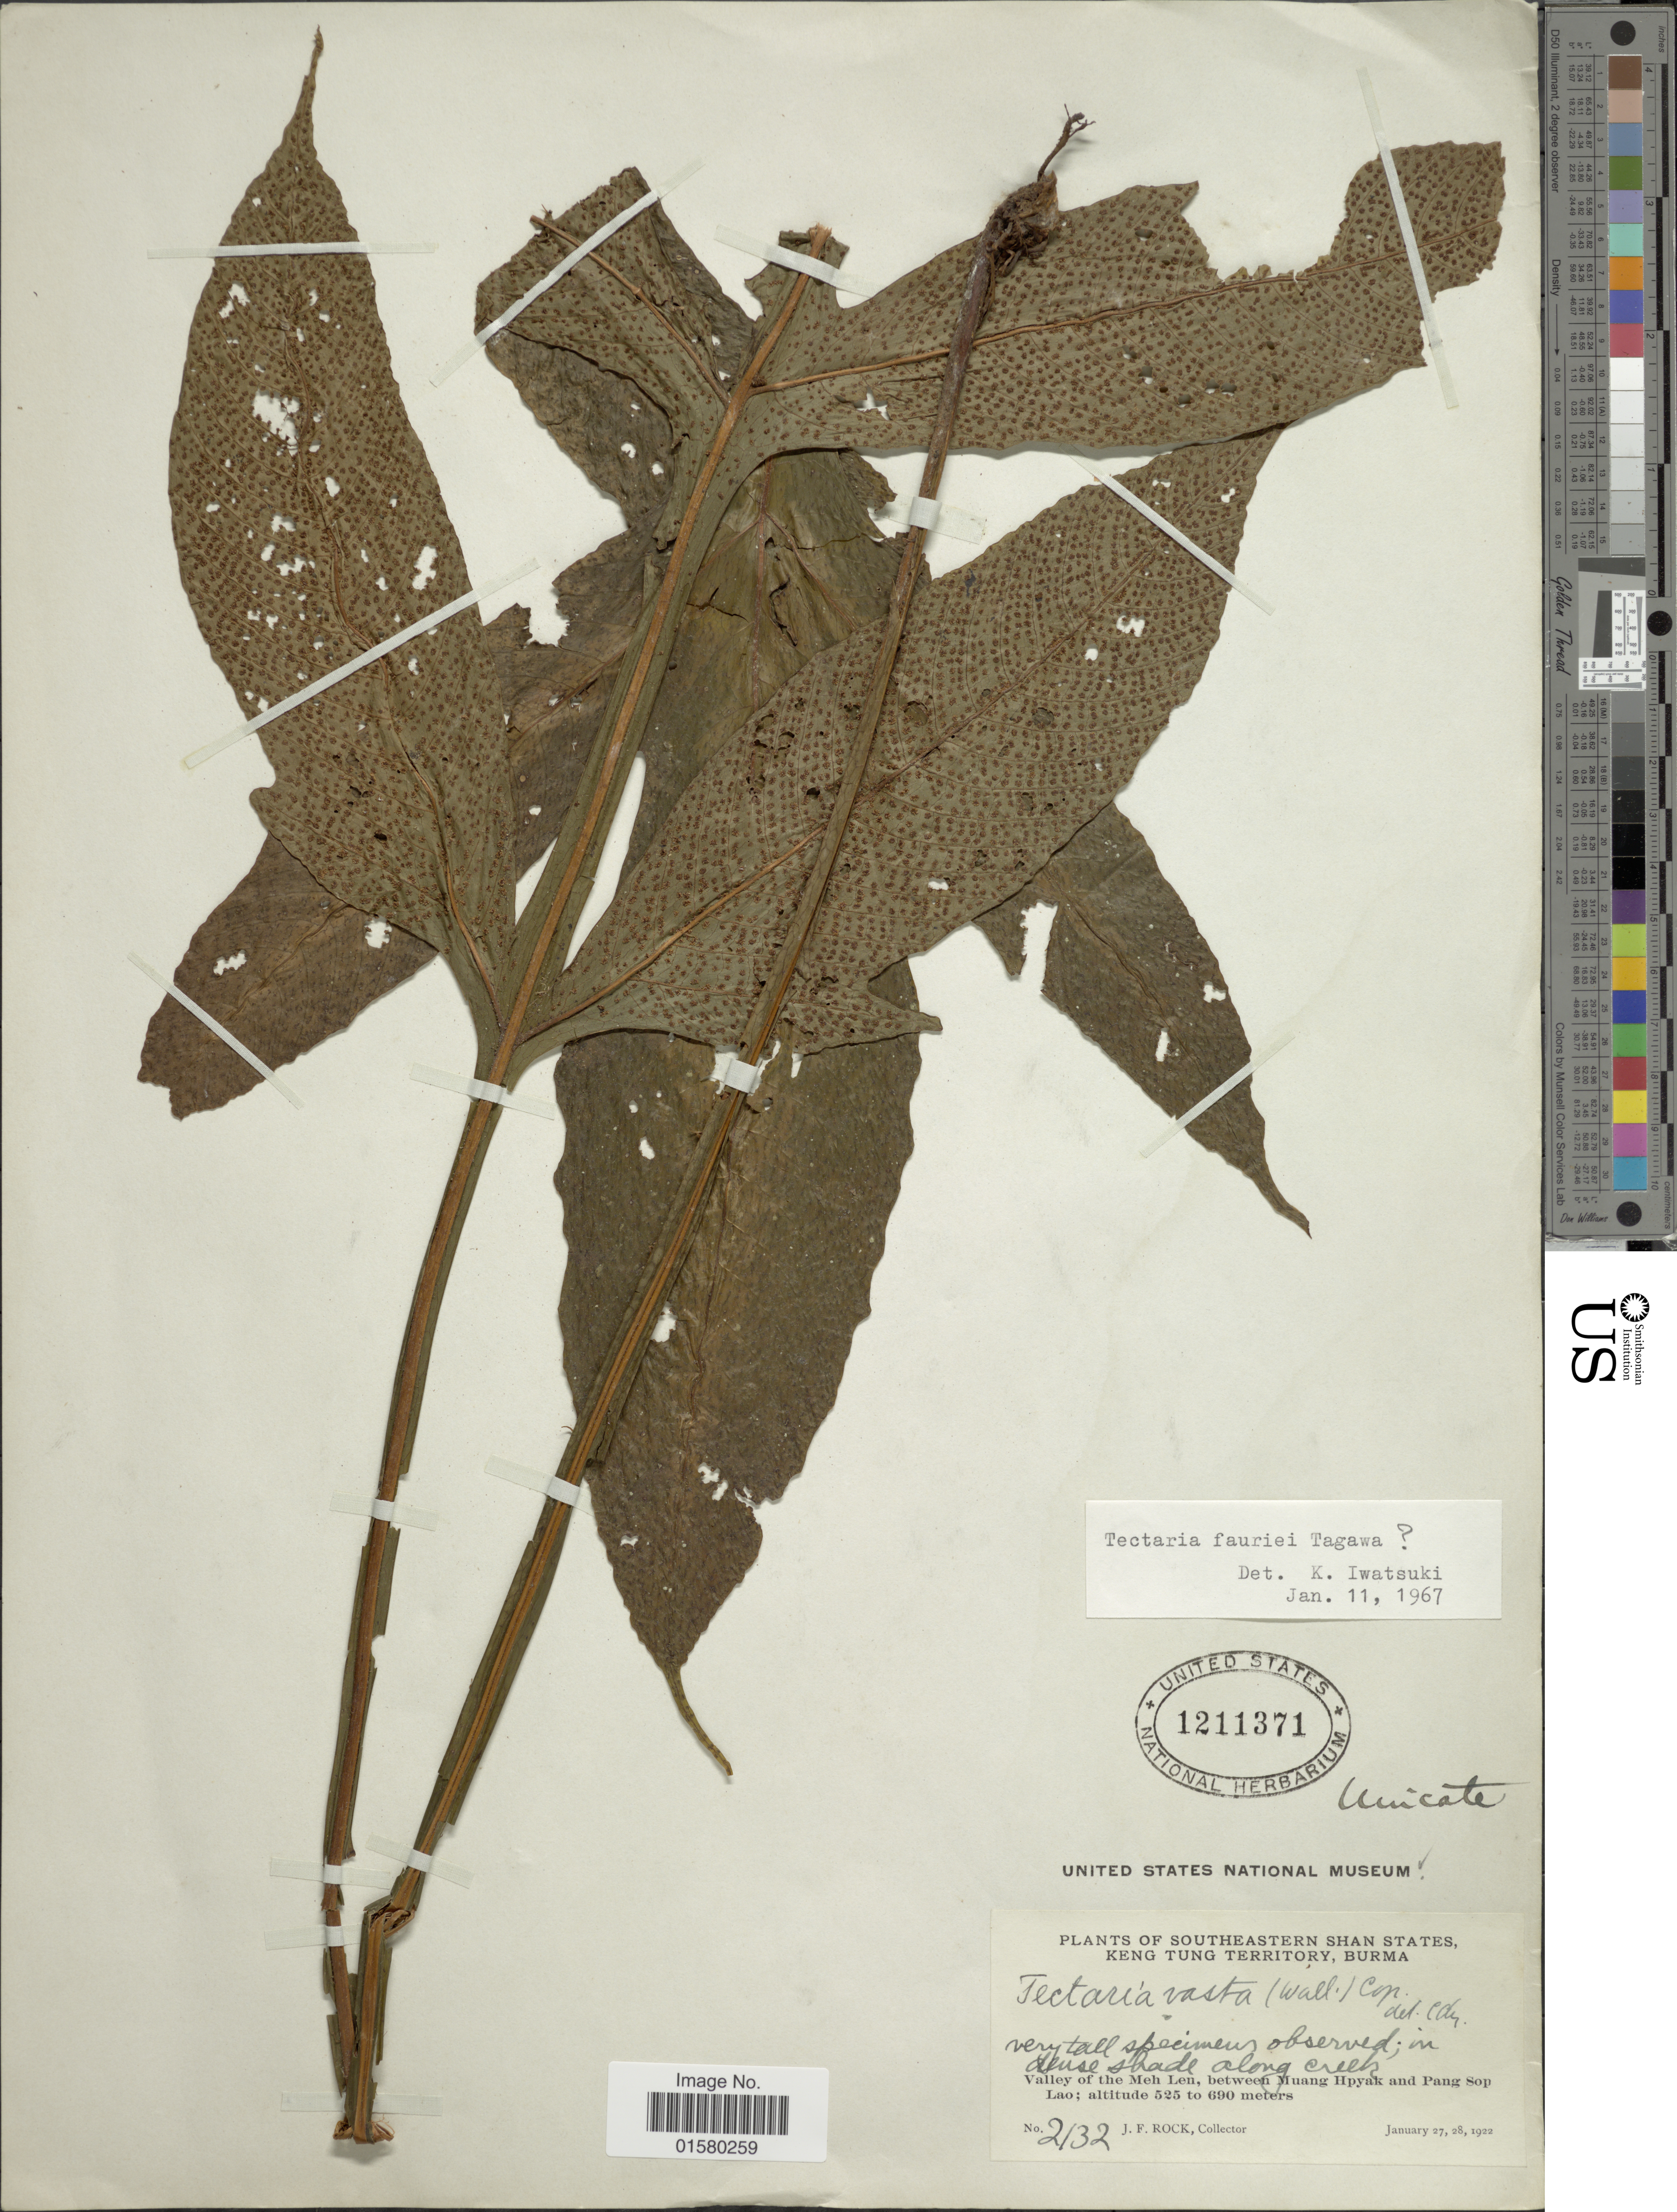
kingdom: Plantae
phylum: Tracheophyta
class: Polypodiopsida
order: Polypodiales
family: Tectariaceae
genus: Tectaria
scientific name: Tectaria fauriei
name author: Tagawa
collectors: J. Rock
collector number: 2132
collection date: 1922-01-27/1922-01-28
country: Myanmar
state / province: Shan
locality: Southeasten Shan States, Keng Tung Territory, Burma, Valley of the Meh Len, between Muang Hpyak and Pang Sop Lao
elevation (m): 525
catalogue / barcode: US 1211371